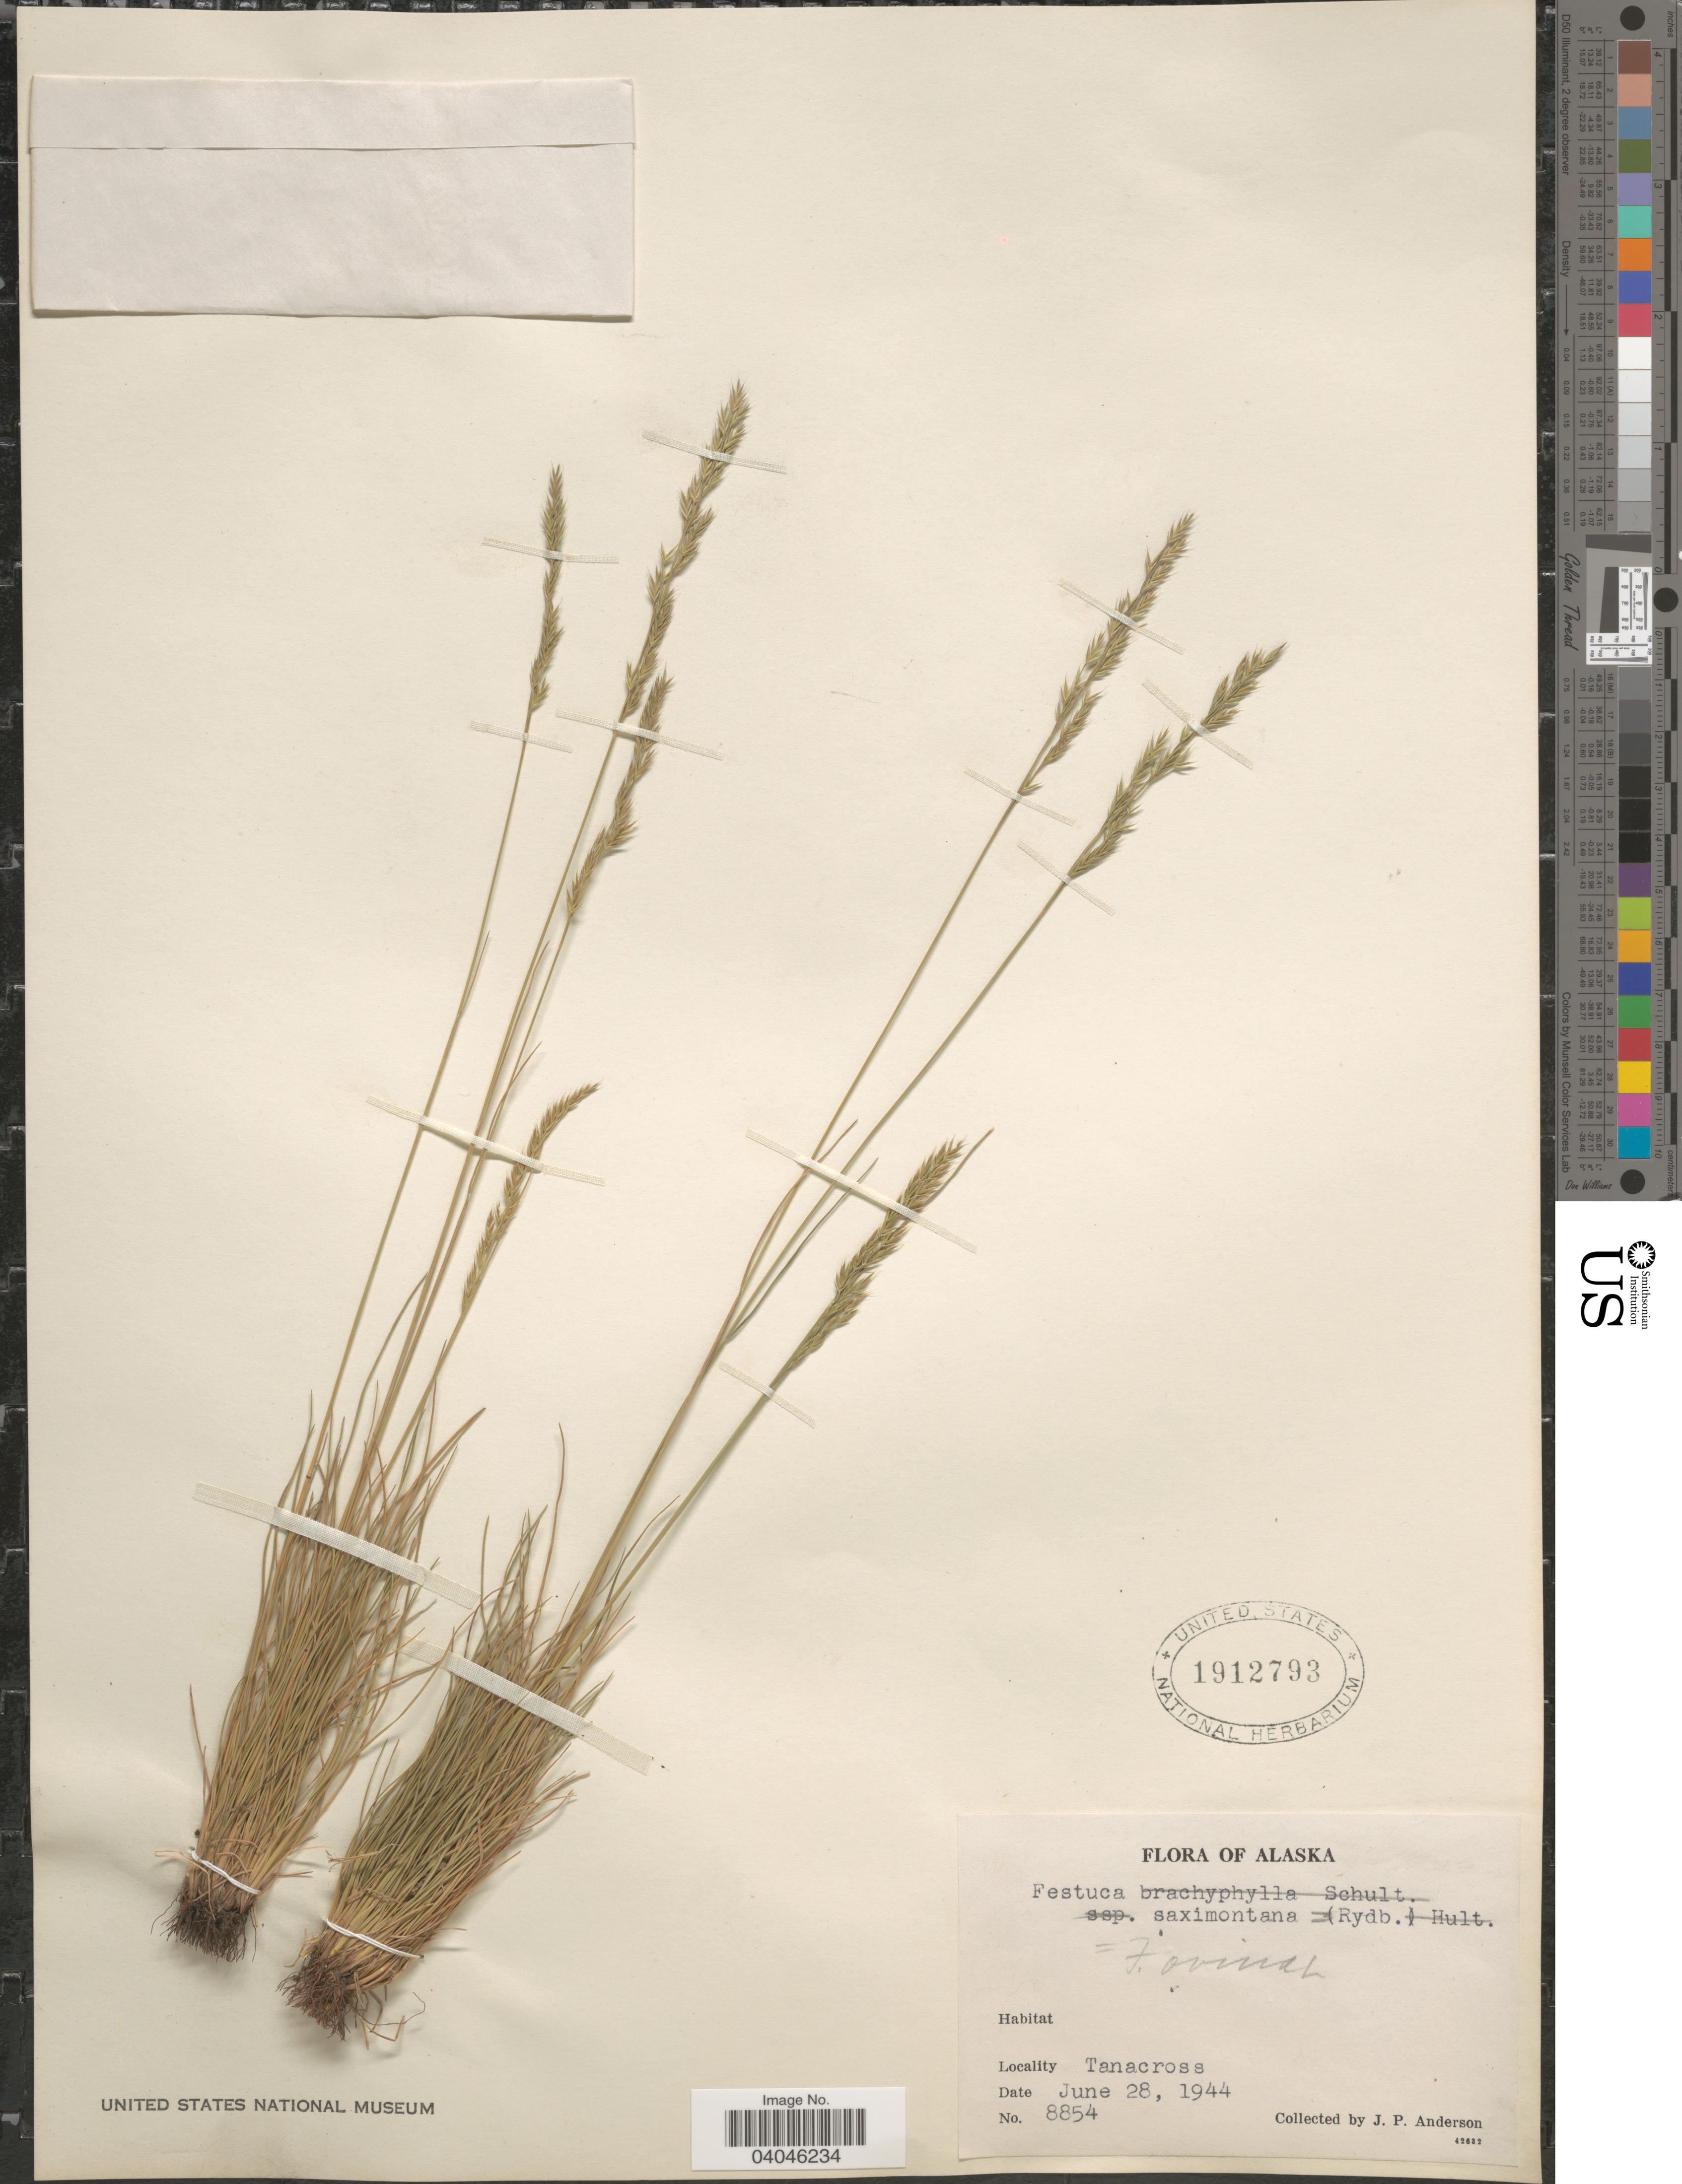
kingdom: Plantae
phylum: Tracheophyta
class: Liliopsida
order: Poales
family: Poaceae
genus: Festuca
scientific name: Festuca saximontana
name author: Rydb.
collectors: J. P. Anderson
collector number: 8854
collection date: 1944-06-28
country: United States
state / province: Alaska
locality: Tanacross.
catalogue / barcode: US 1912793